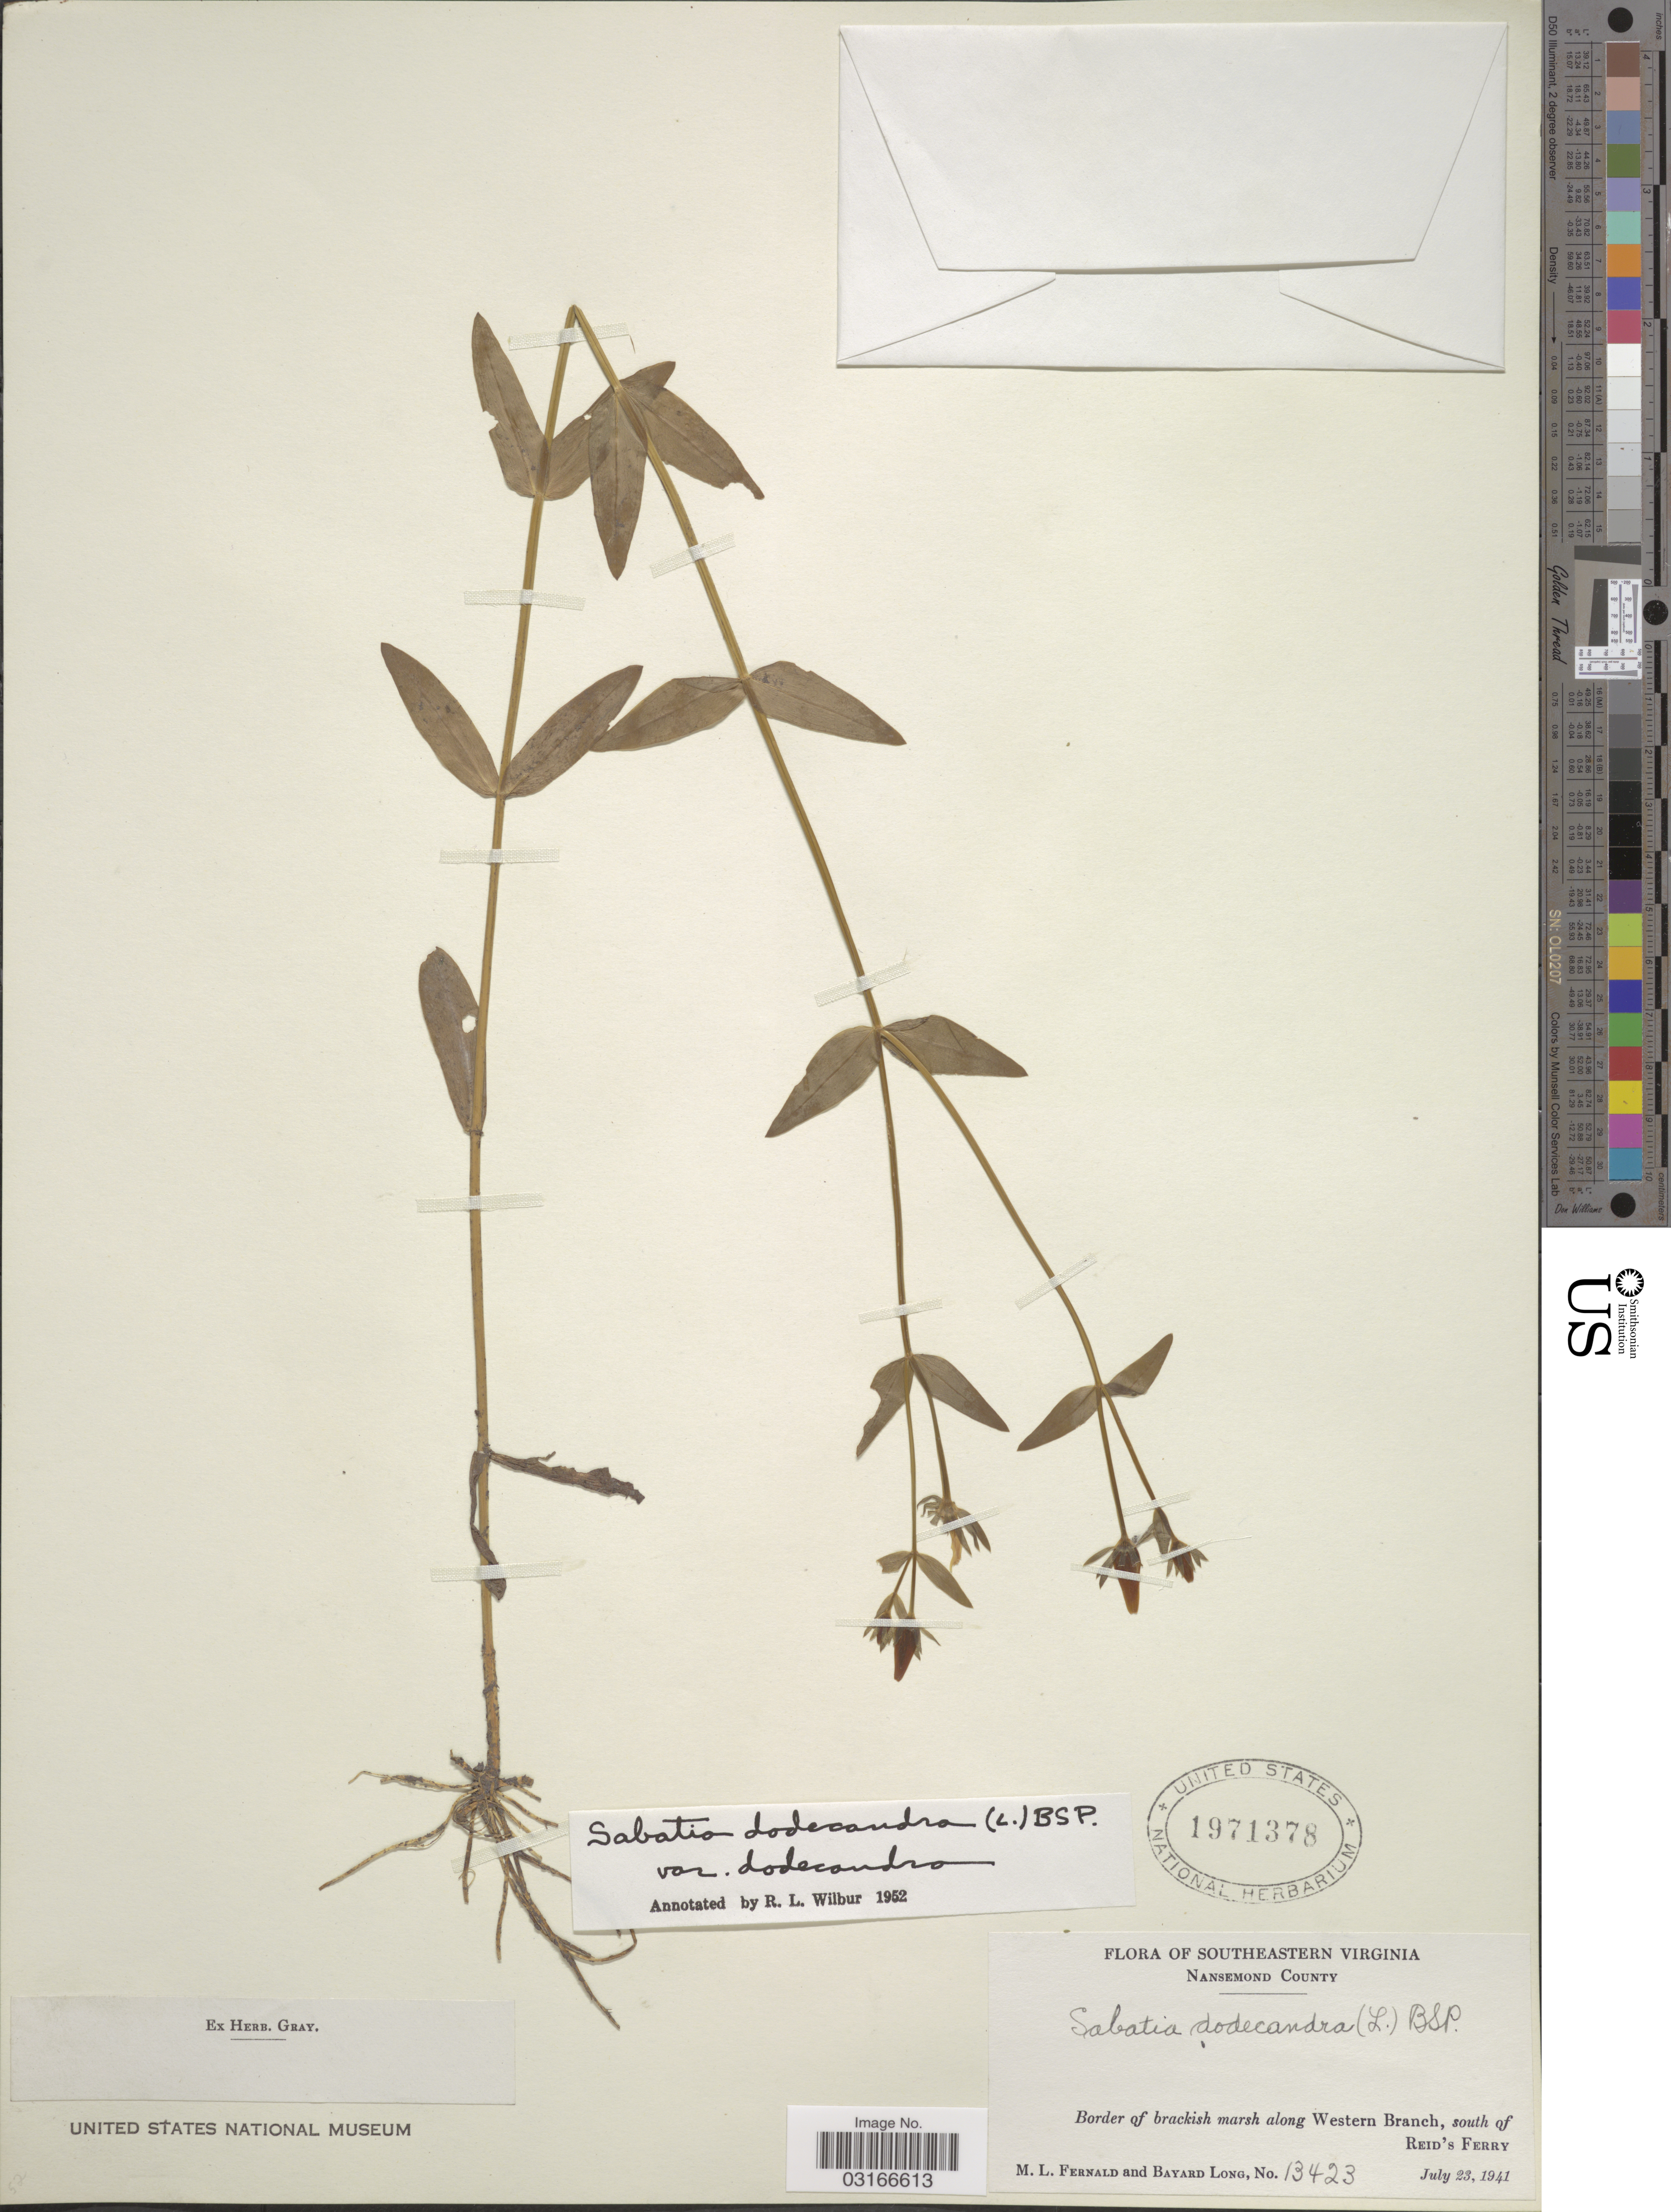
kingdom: Plantae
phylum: Tracheophyta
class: Magnoliopsida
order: Gentianales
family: Gentianaceae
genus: Sabatia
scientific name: Sabatia dodecandra var. dodecandra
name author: (L.) Britton et al.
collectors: M. L. Fernald & B. Long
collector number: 13423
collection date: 1941-07-23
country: United States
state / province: Virginia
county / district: City of Suffolk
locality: Southeastern Virginia, Nansemond County, Border of brakish marsh along Western Branch, south of Reid's Ferry.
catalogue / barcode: US 1971378